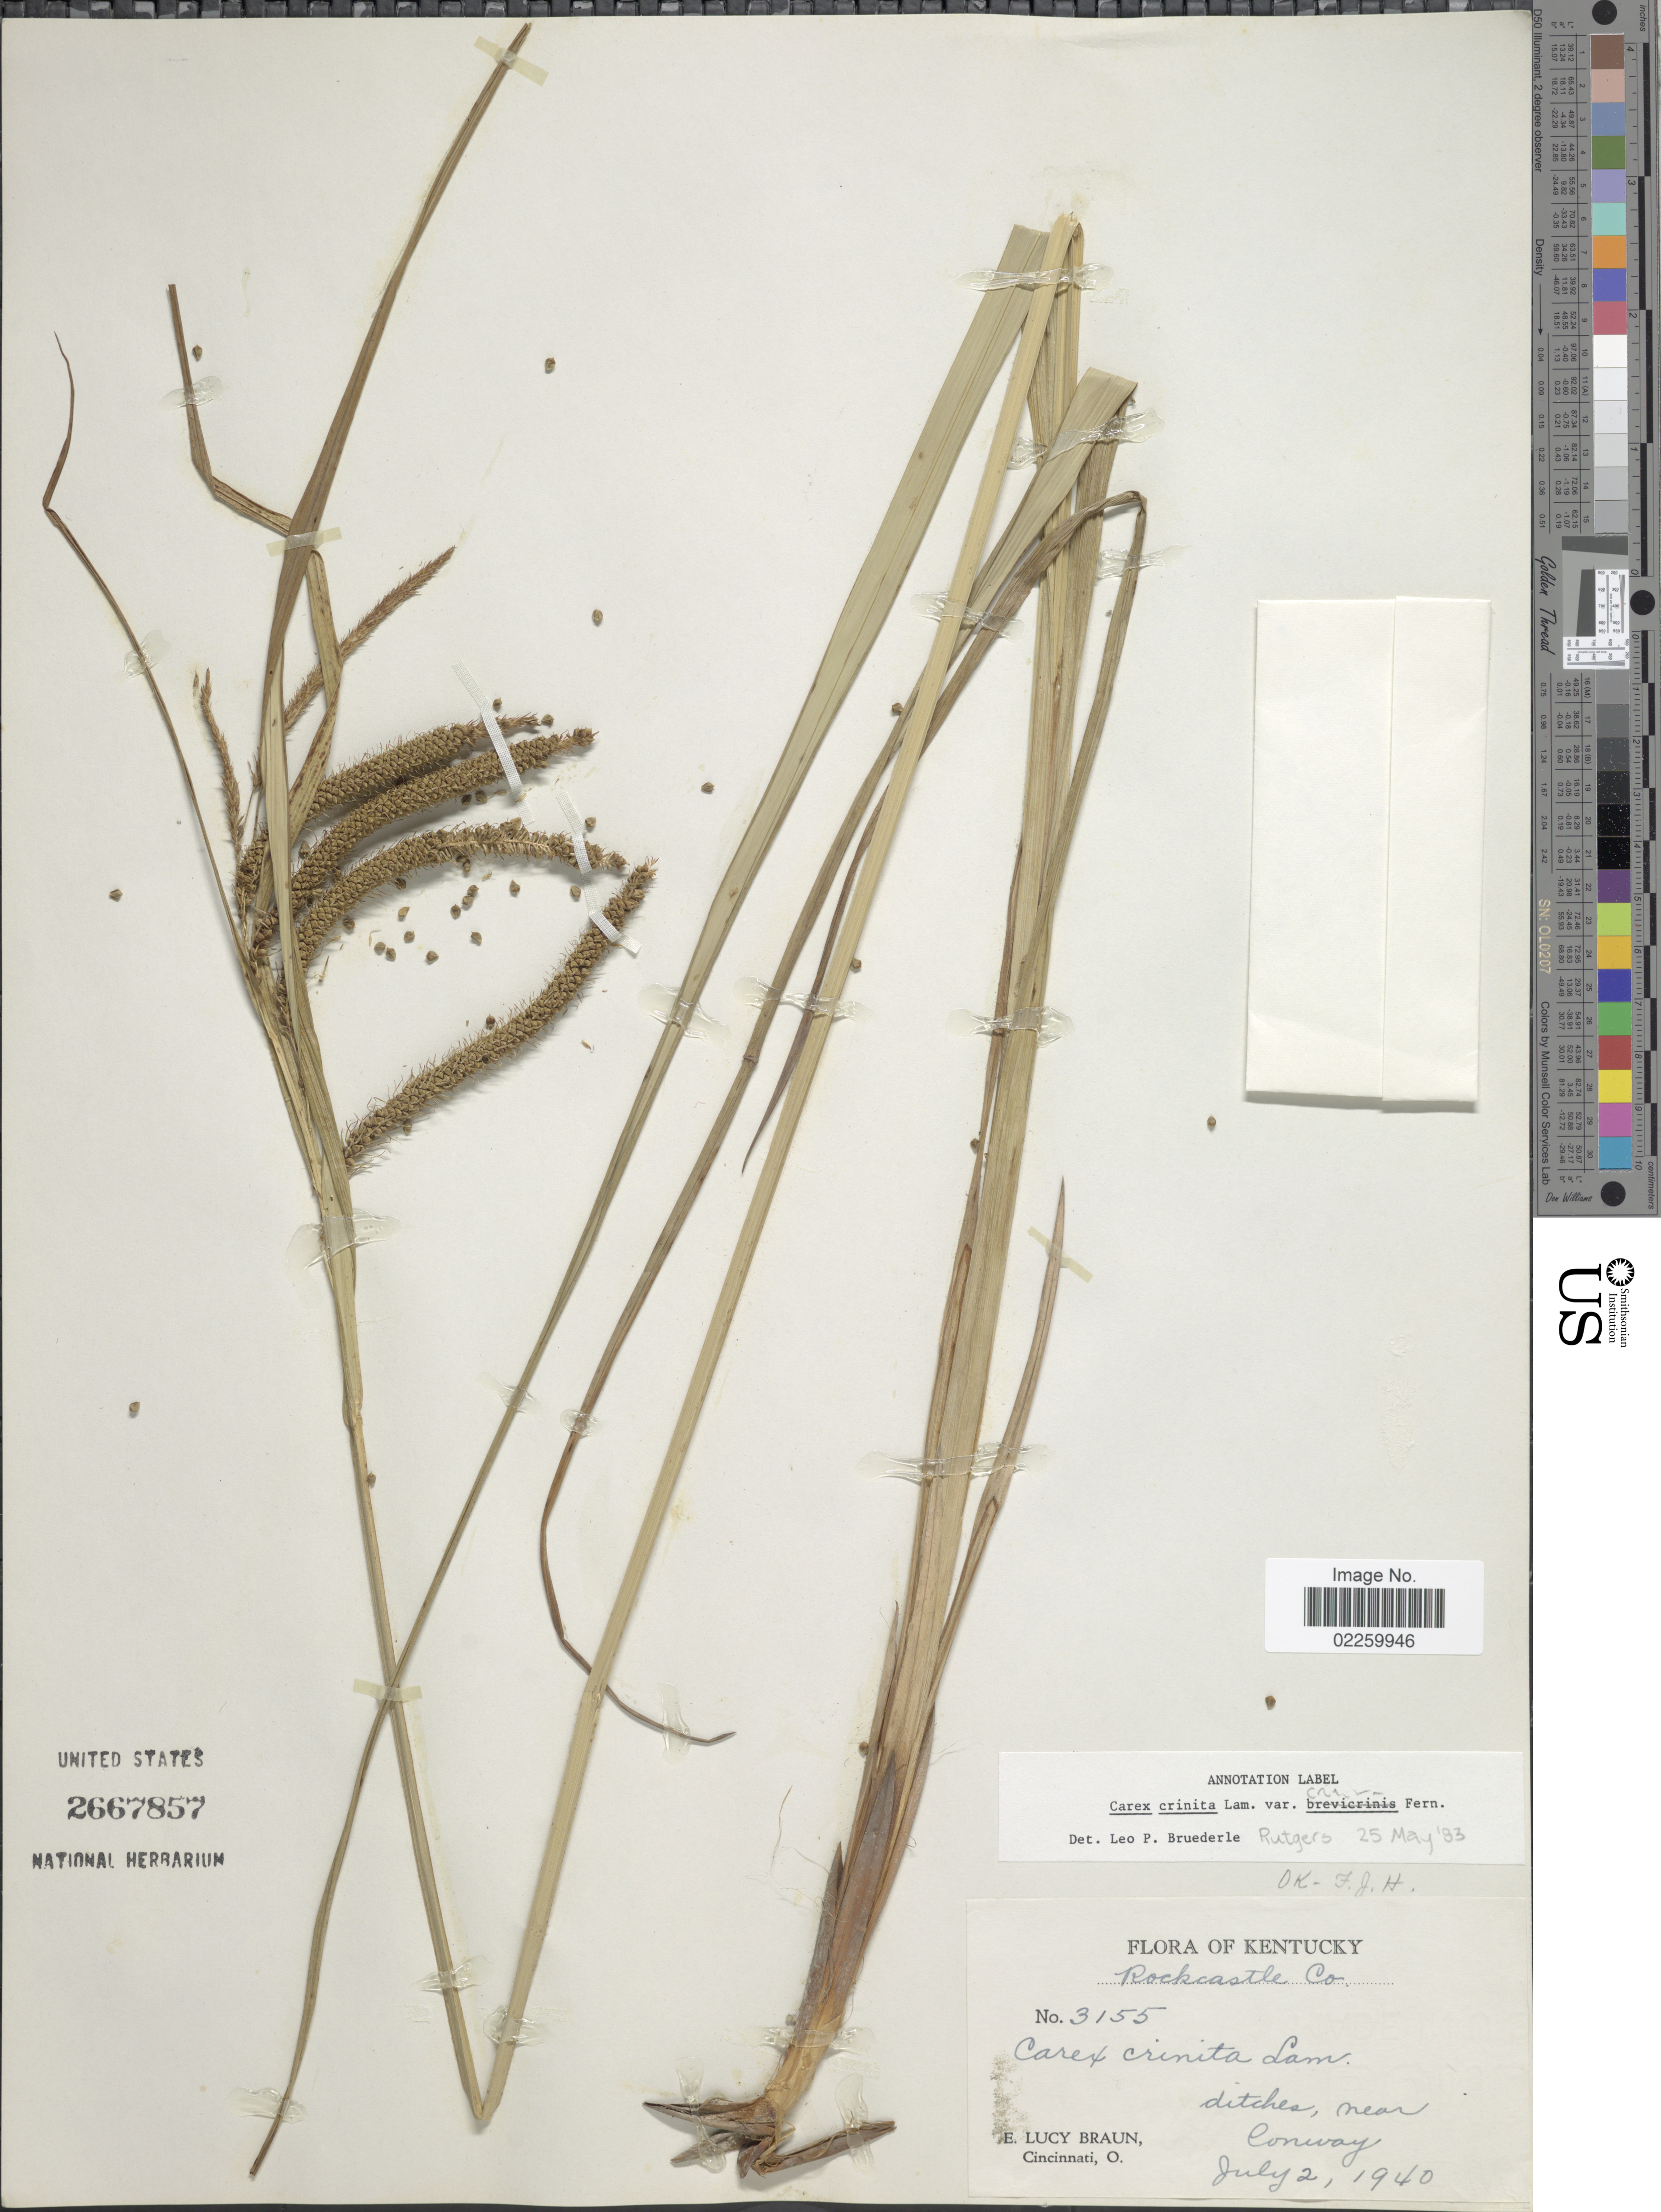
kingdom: Plantae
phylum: Tracheophyta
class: Liliopsida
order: Poales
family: Cyperaceae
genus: Carex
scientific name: Carex crinita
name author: Lam.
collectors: E. L. Braun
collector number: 3155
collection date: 1940-07-02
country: United States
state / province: Kentucky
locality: Rockcastle Co., Ditches, near Conway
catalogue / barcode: US 2667857